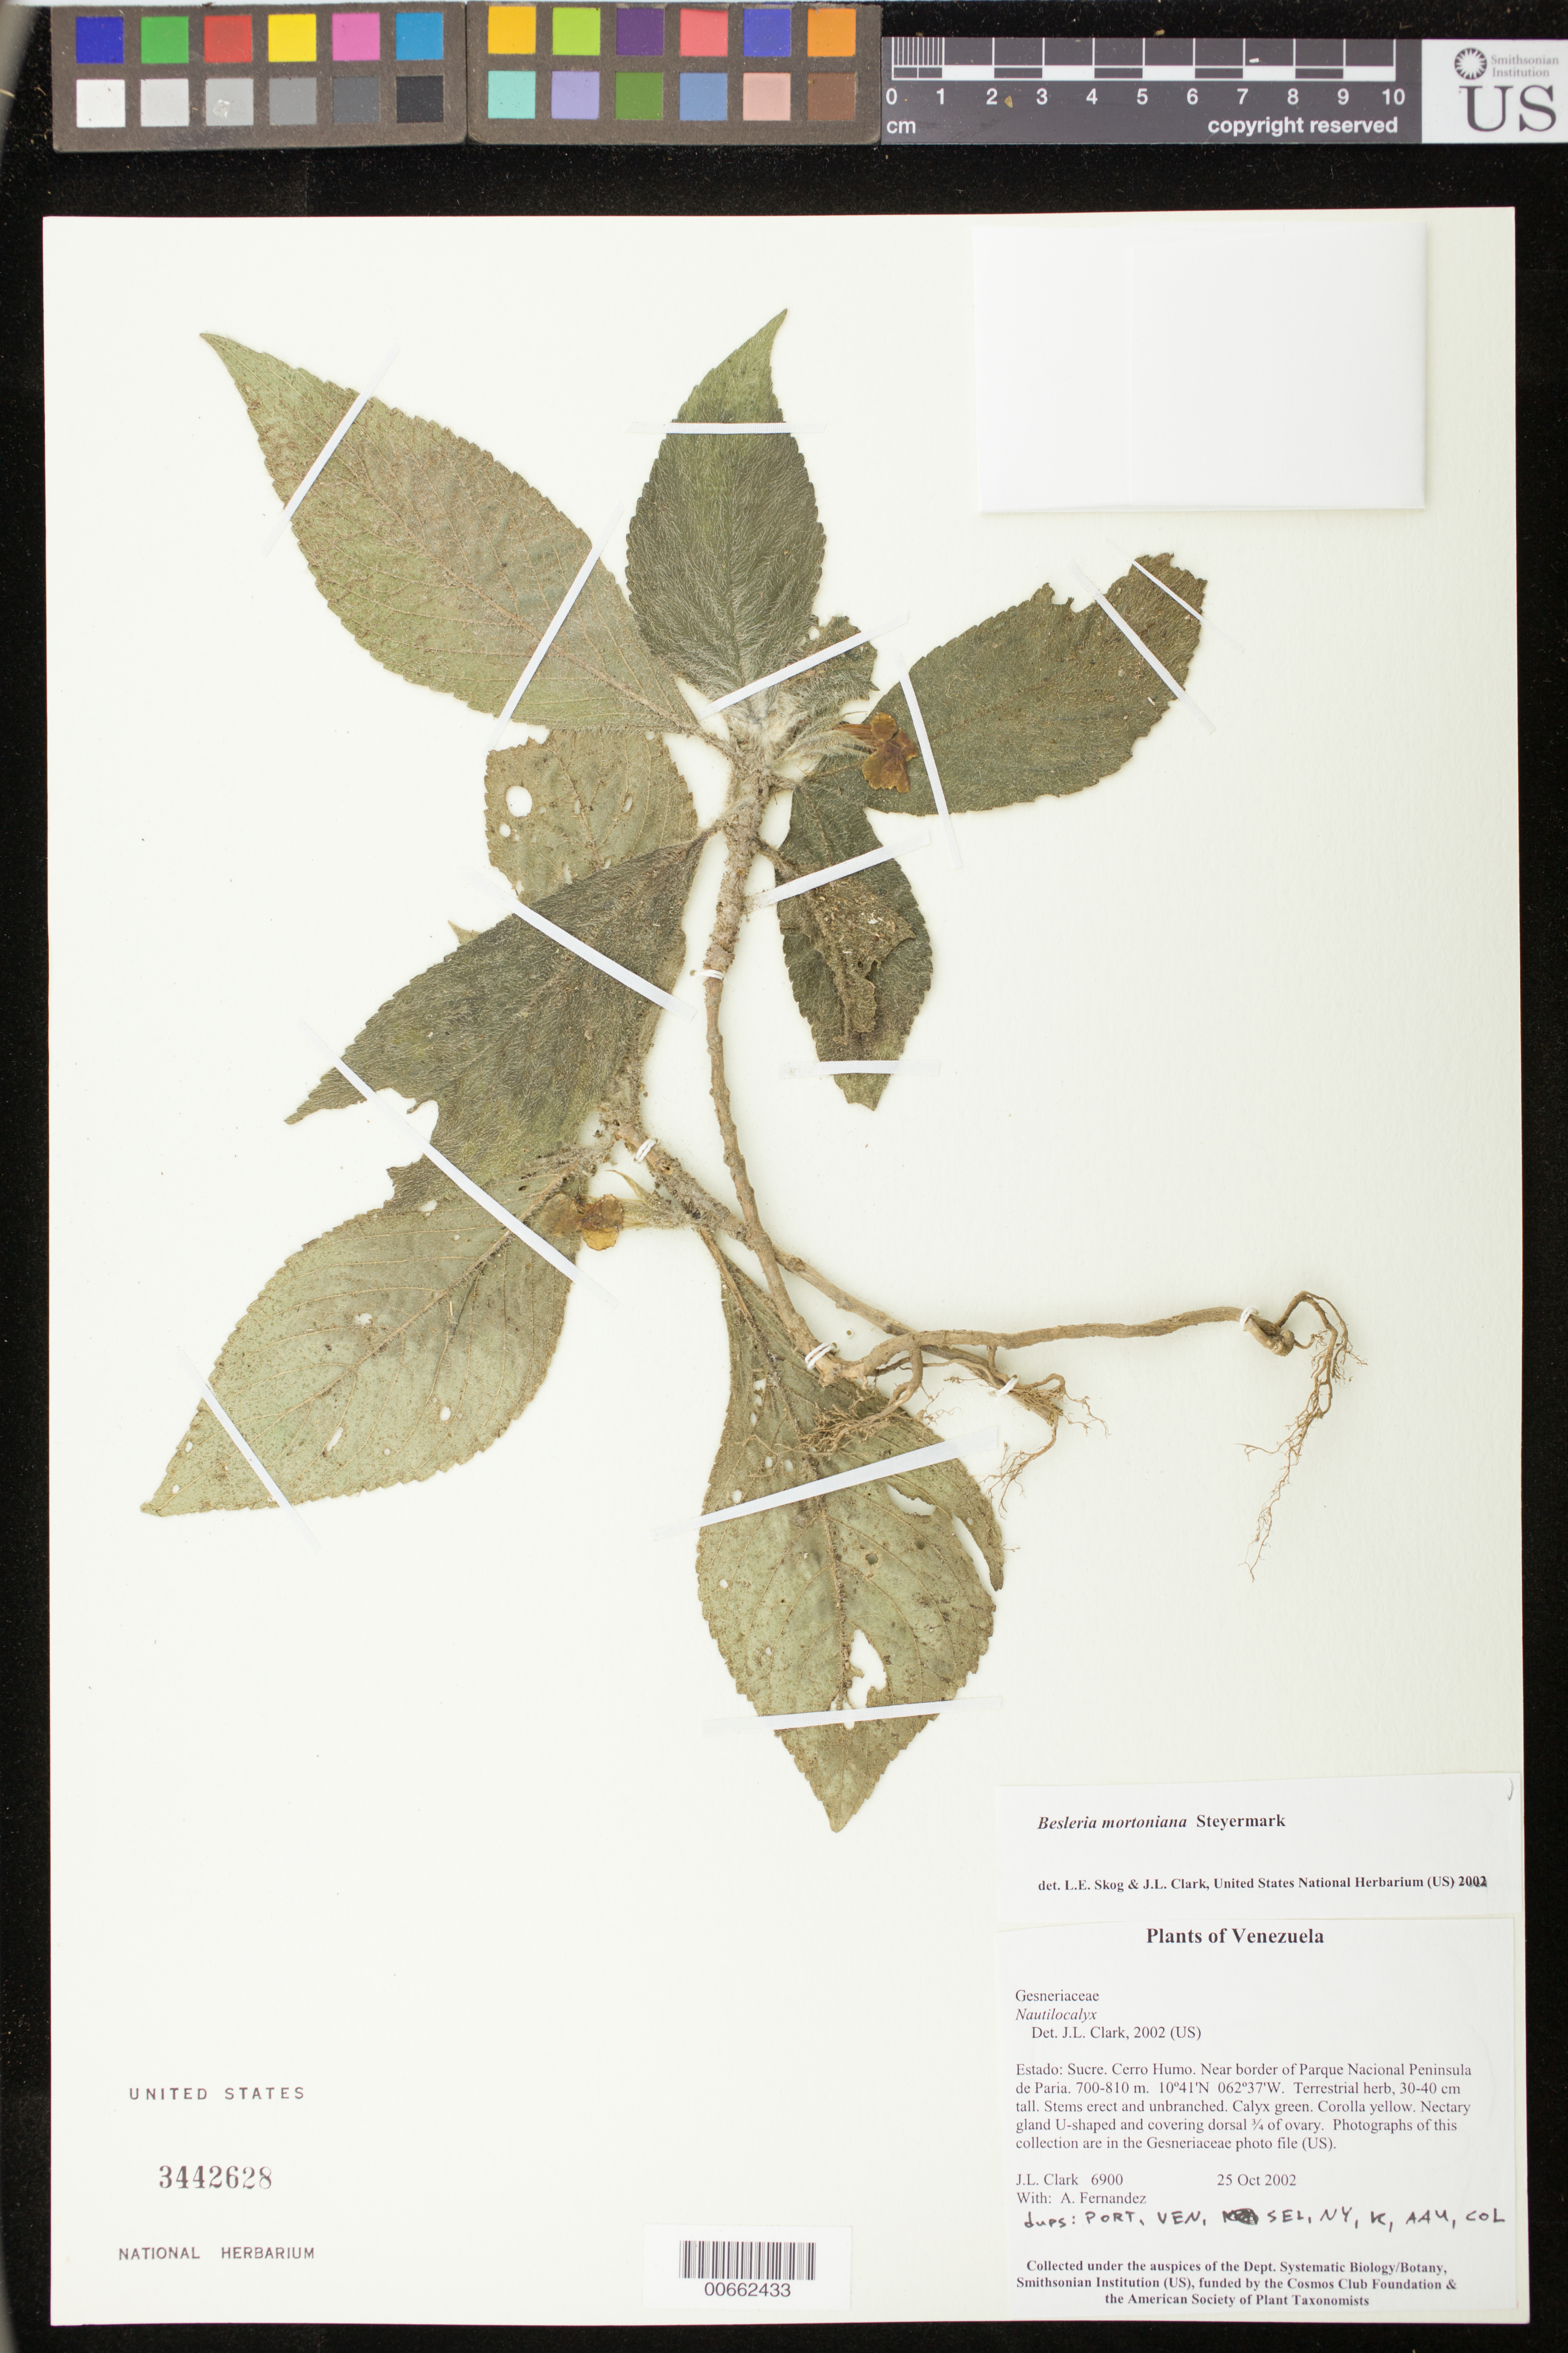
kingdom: Plantae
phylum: Tracheophyta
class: Magnoliopsida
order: Lamiales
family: Gesneriaceae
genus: Besleria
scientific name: Besleria mortoniana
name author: Steyerm.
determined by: Clark, J. L.; Skog, Laurence E.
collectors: J. L. Clark & A. Fernandez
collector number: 6900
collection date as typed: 25 Oct 2002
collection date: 2002-10-25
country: Venezuela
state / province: Sucre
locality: Cerro Humo. Near border of Parque Nacional Peninsula de Paria.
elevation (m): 700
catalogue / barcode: US 3442628